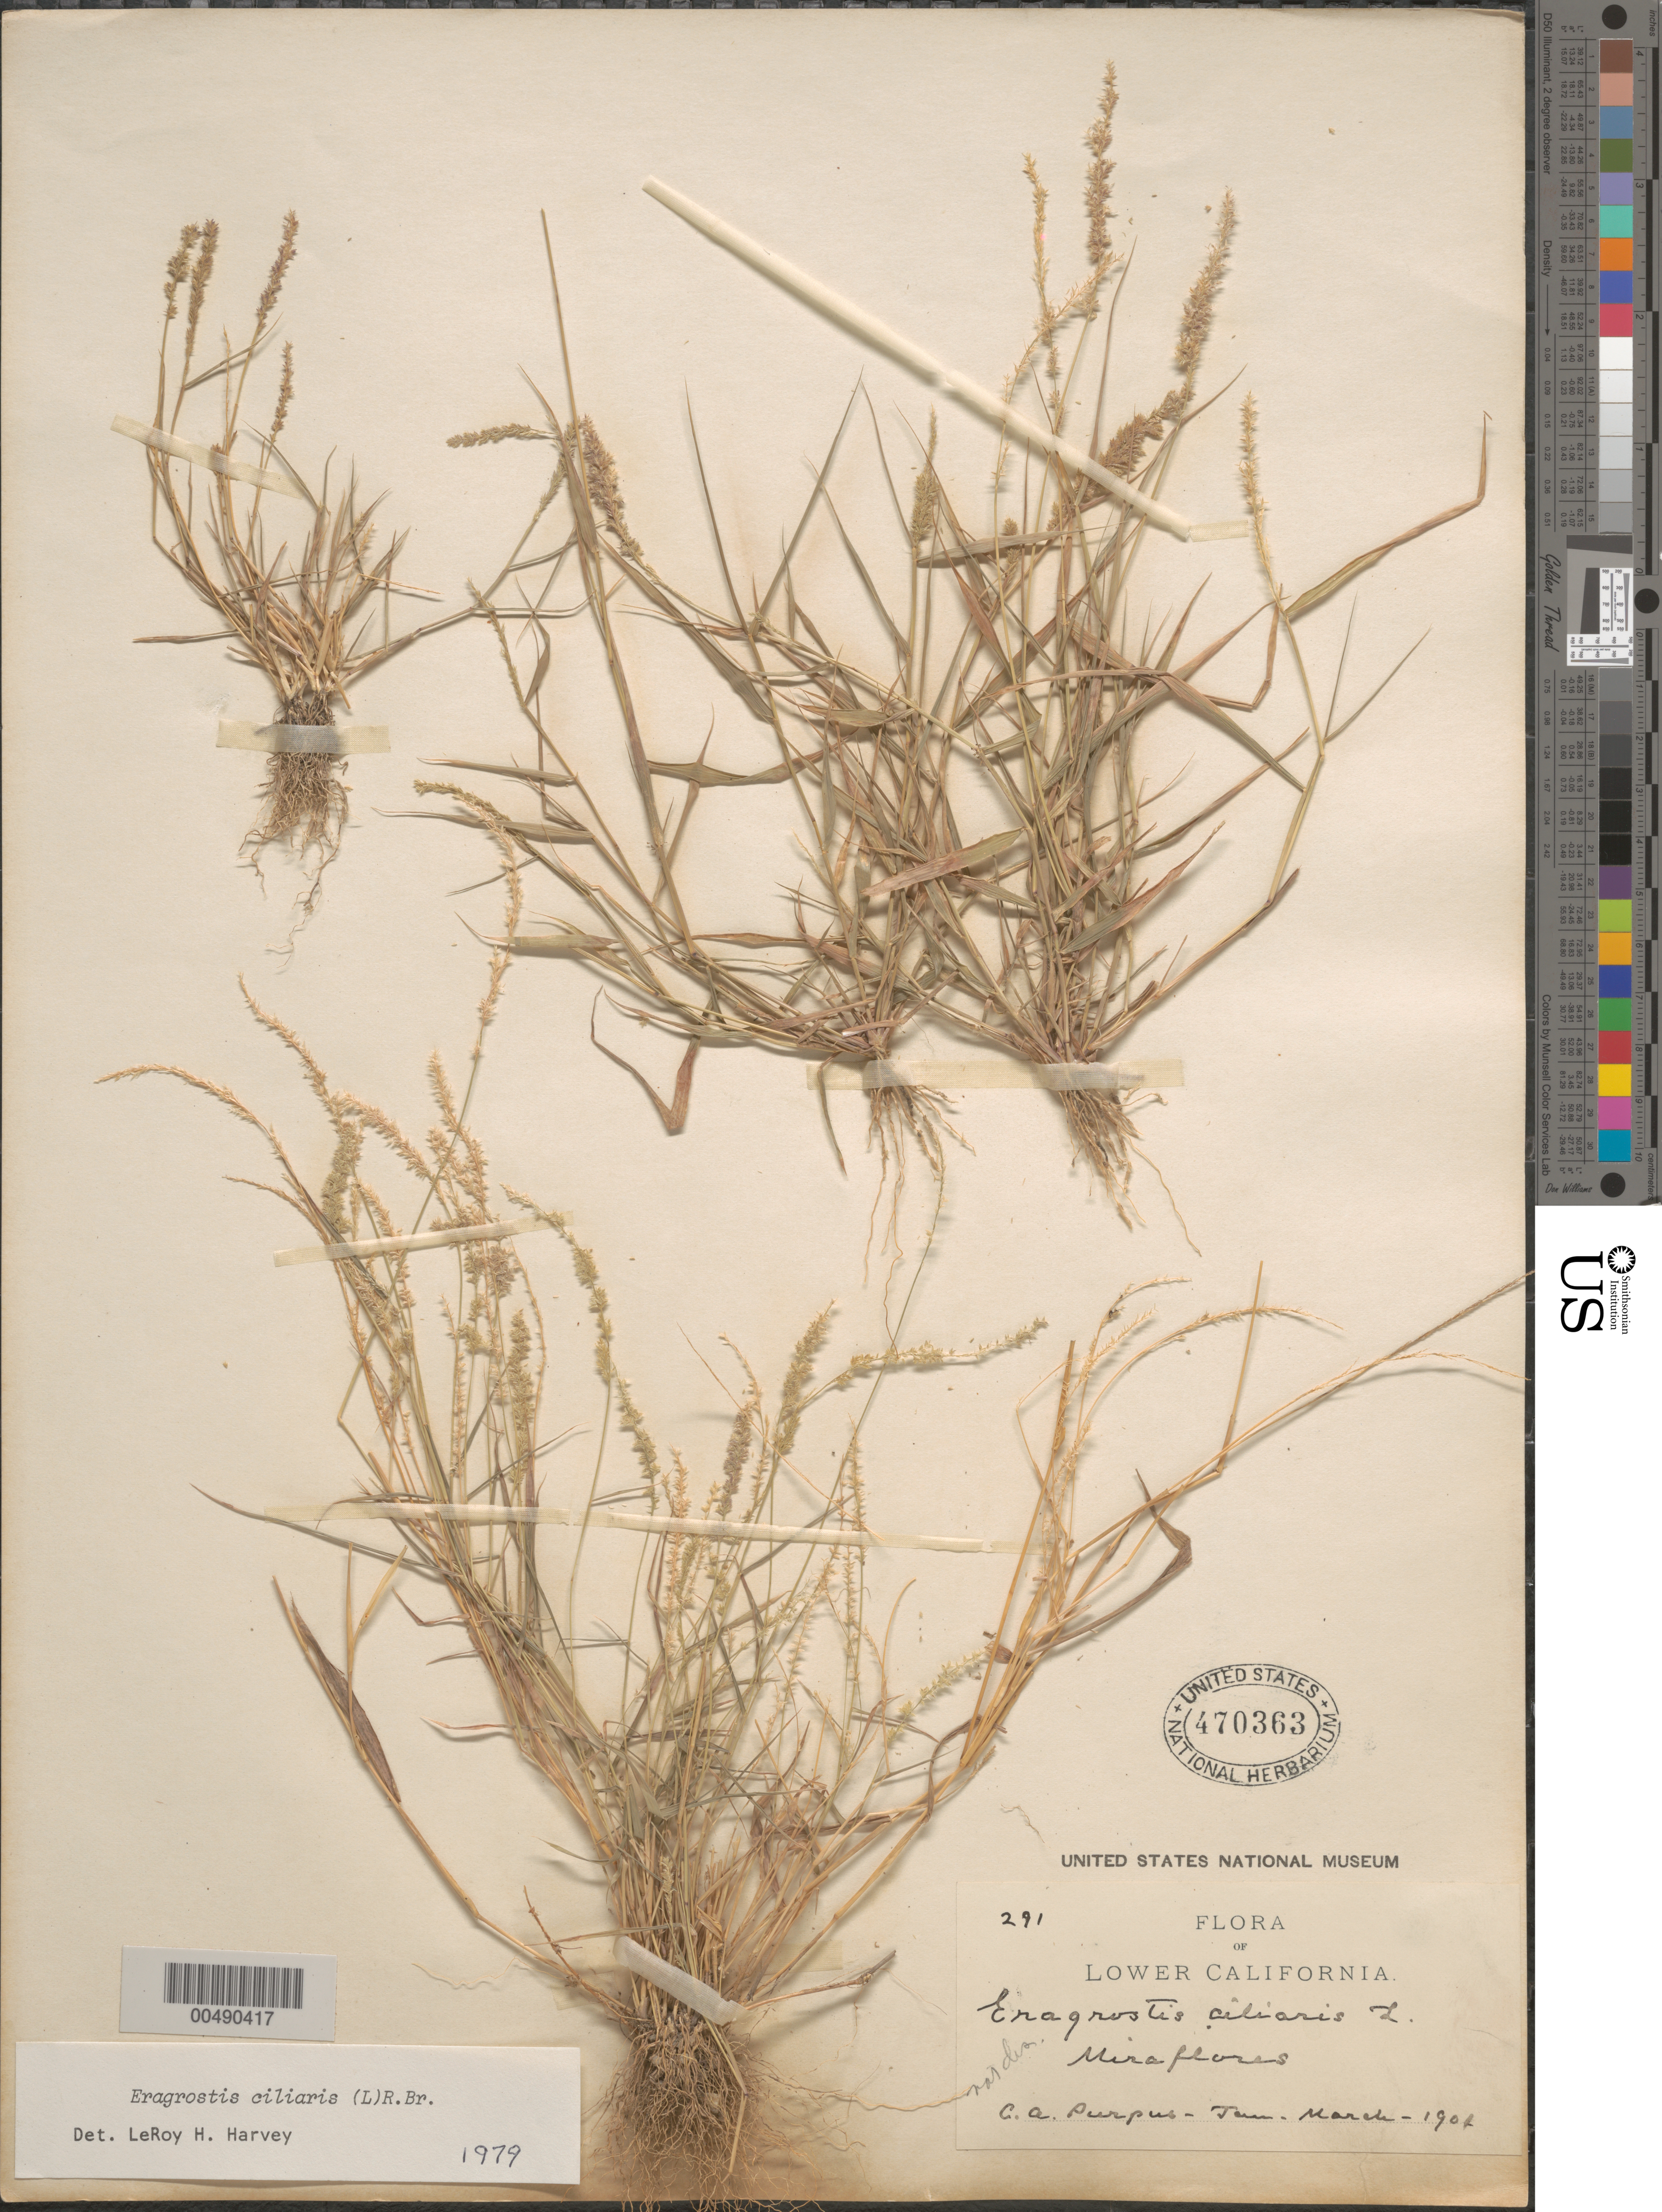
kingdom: Plantae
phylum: Tracheophyta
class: Liliopsida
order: Poales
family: Poaceae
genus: Eragrostis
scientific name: Eragrostis ciliaris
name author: (L.) R. Br.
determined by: Harvey, L. H.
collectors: C. A. Purpus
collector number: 291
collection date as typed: Jan 1901 to Mar 1901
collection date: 1901-01/1901-03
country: Mexico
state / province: Baja California Sur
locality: Miraflores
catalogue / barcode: US 470363